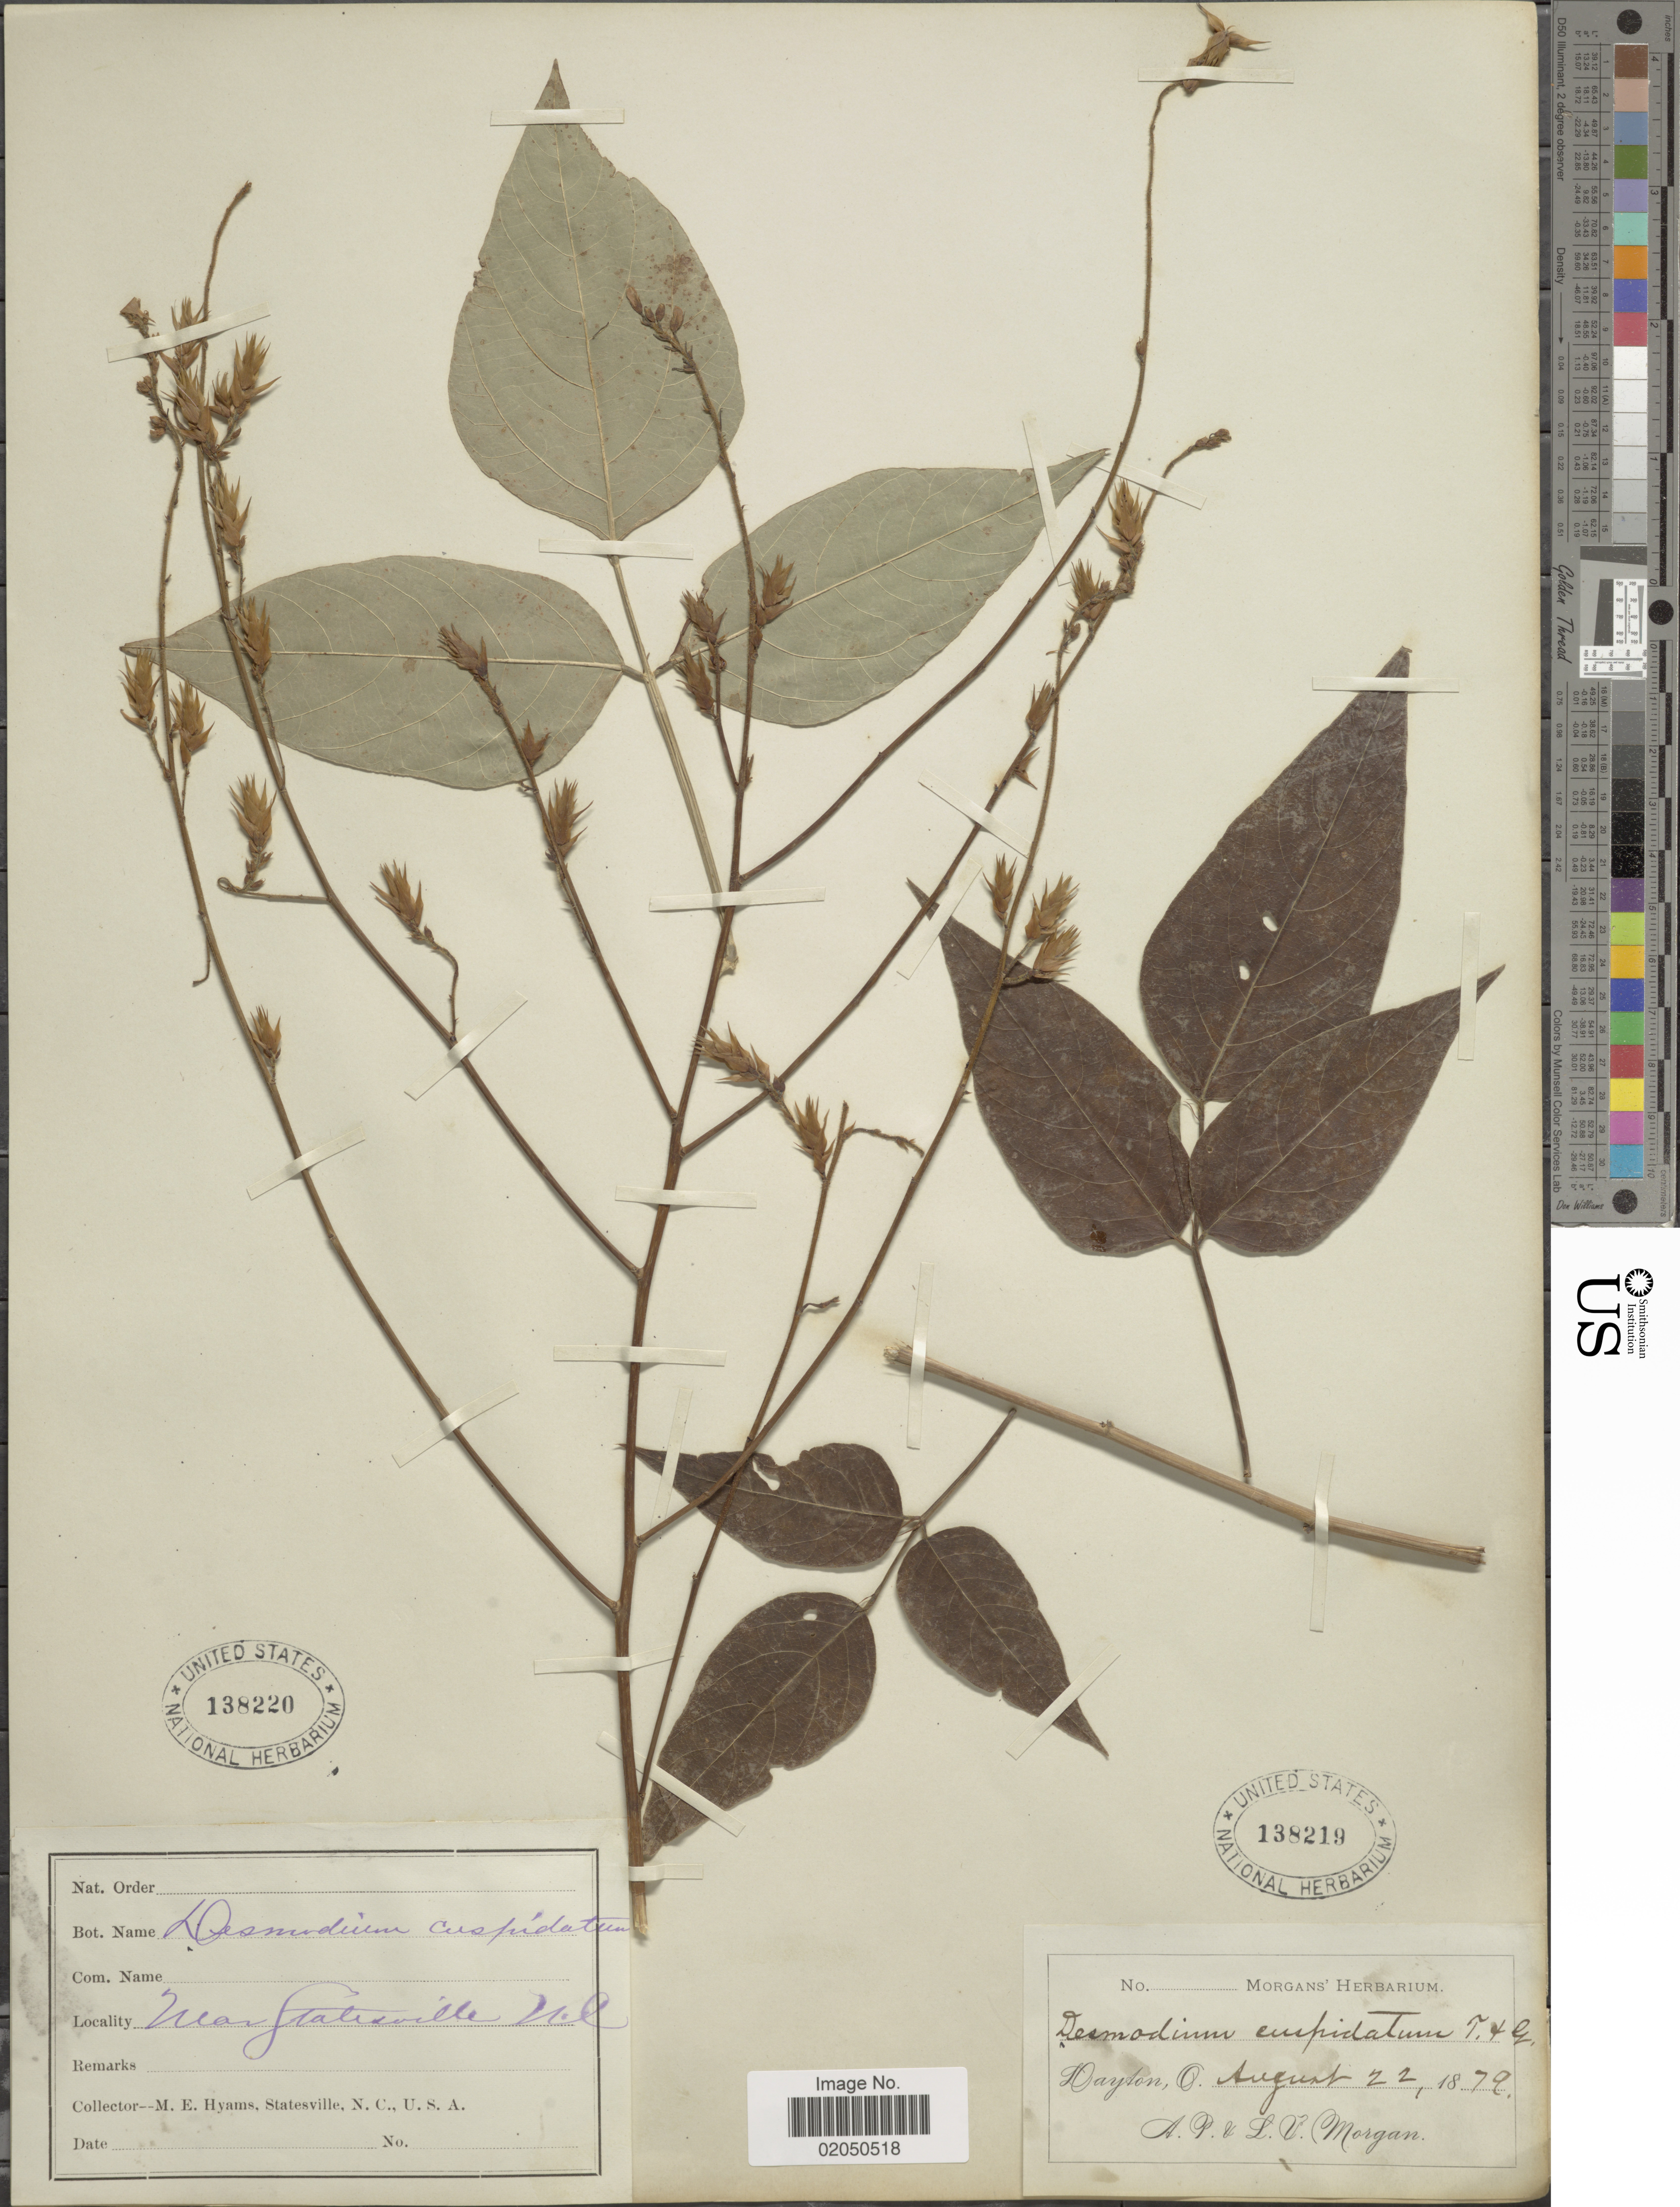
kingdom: Plantae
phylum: Tracheophyta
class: Magnoliopsida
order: Fabales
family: Fabaceae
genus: Desmodium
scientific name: Desmodium cuspidatum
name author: (Muhl. ex Willd.) Loudon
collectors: M. E. Hyams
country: United States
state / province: North Carolina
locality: Near Statesville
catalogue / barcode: US 138220